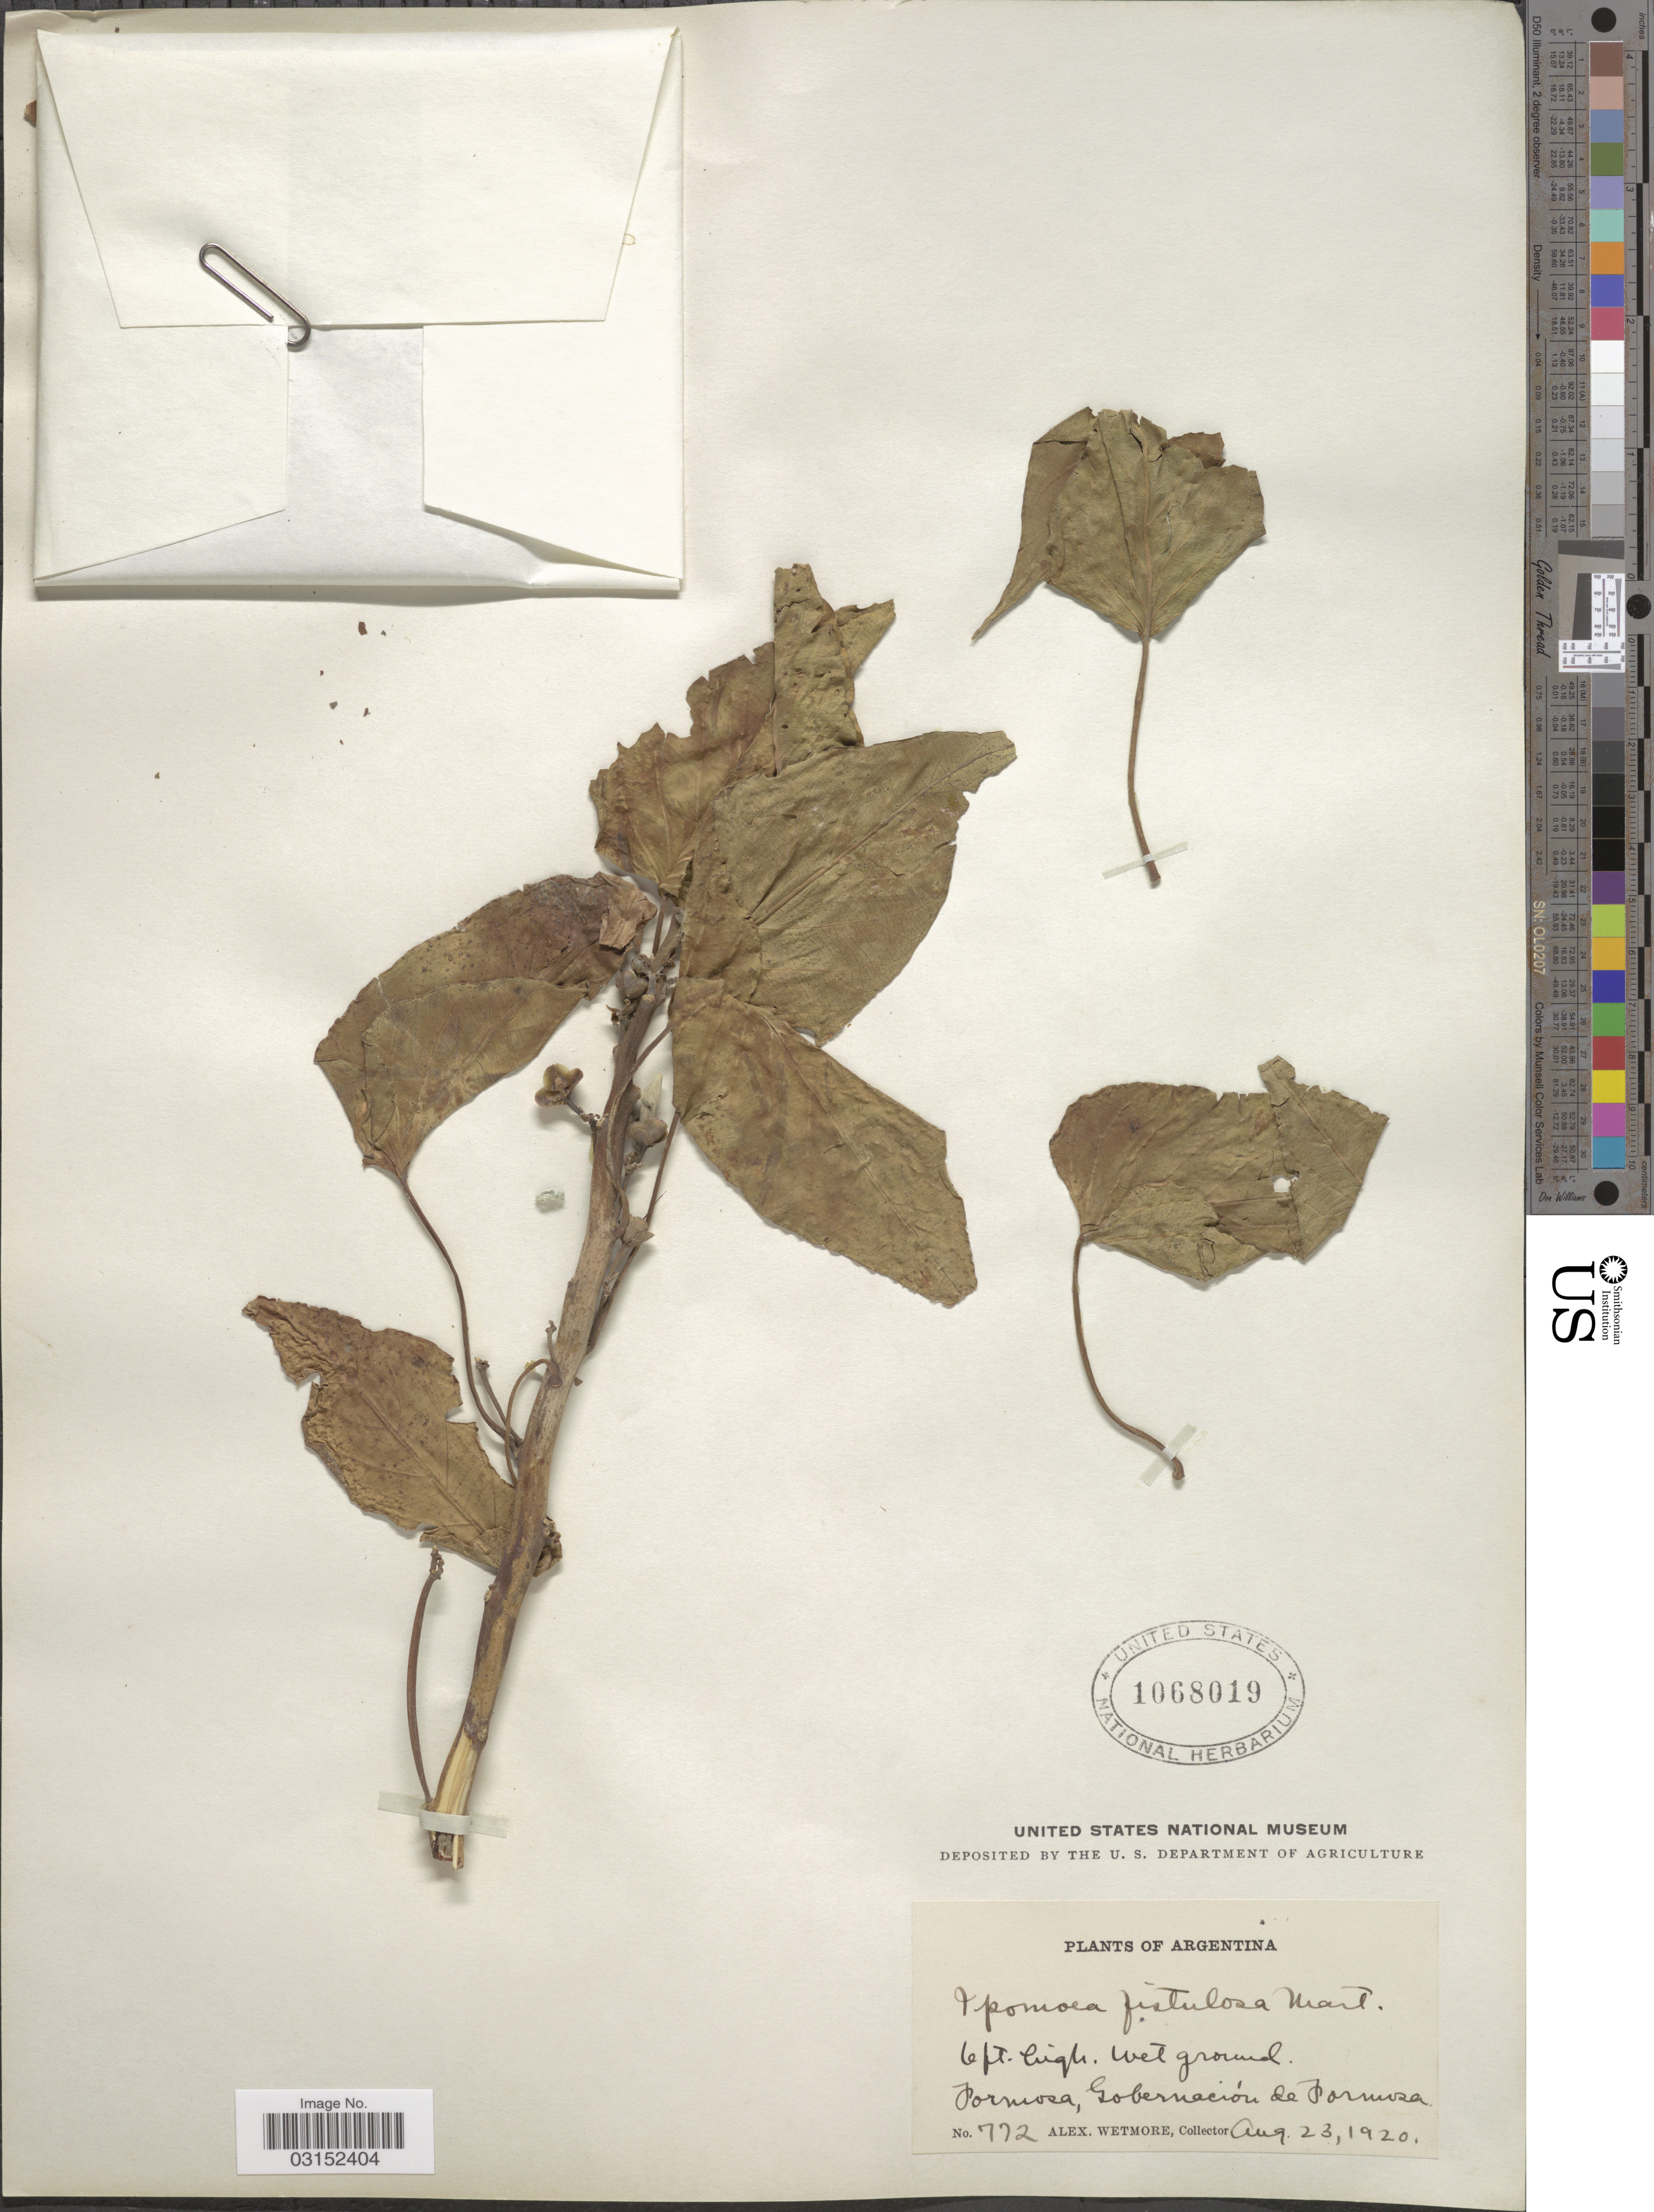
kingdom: Plantae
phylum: Tracheophyta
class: Magnoliopsida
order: Solanales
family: Convolvulaceae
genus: Ipomoea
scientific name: Ipomoea carnea subsp. fistulosa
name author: (Mart. ex Choisy) D.F. Austin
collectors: A. Wetmore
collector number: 772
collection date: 1920-08-23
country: Argentina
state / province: Formosa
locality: Formosa, Gobernación de Formosa.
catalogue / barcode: US 1068019